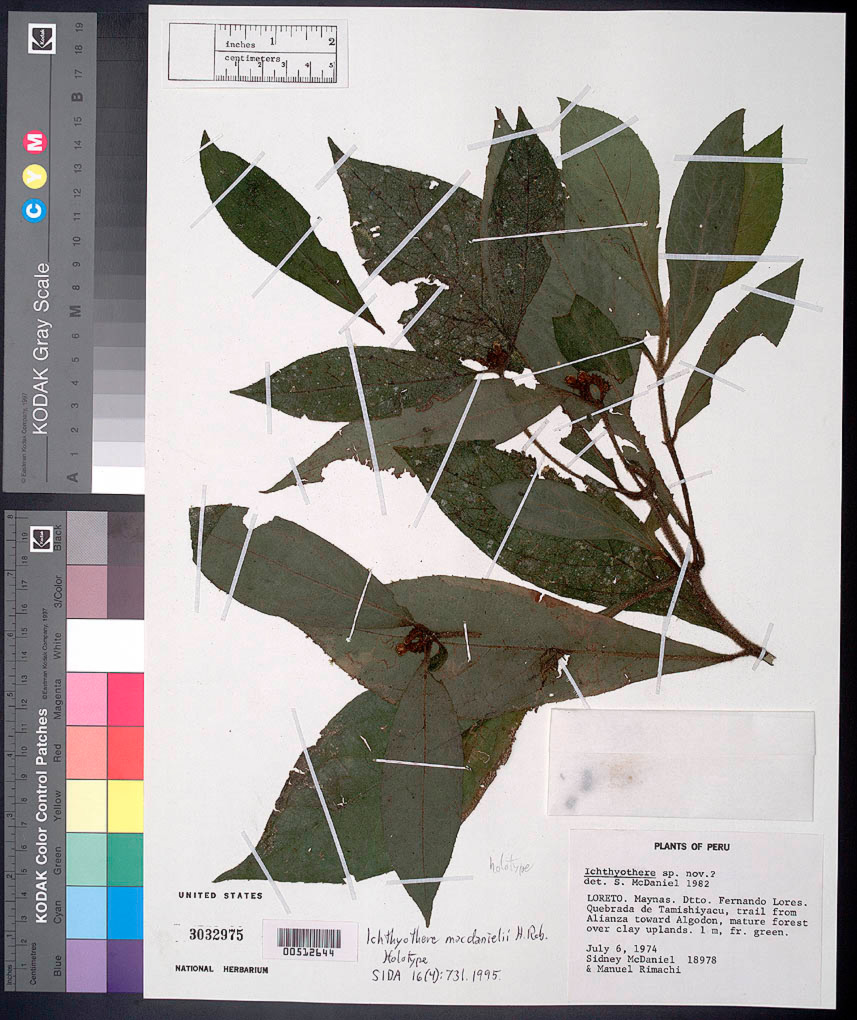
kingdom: Plantae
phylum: Tracheophyta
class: Magnoliopsida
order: Asterales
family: Asteraceae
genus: Ichthyothere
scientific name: Ichthyothere macdanielii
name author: H. Rob.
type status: Holotype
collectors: S. Macdaniel & M. Rimachi Y.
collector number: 18978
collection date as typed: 06 Jul 1974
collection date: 1974-07-06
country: Peru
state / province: Loreto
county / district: Maynas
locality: Fernando Lores, Quebrada de Tamishiyacu, trail from Alianza toward Algodon.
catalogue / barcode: US 3032975